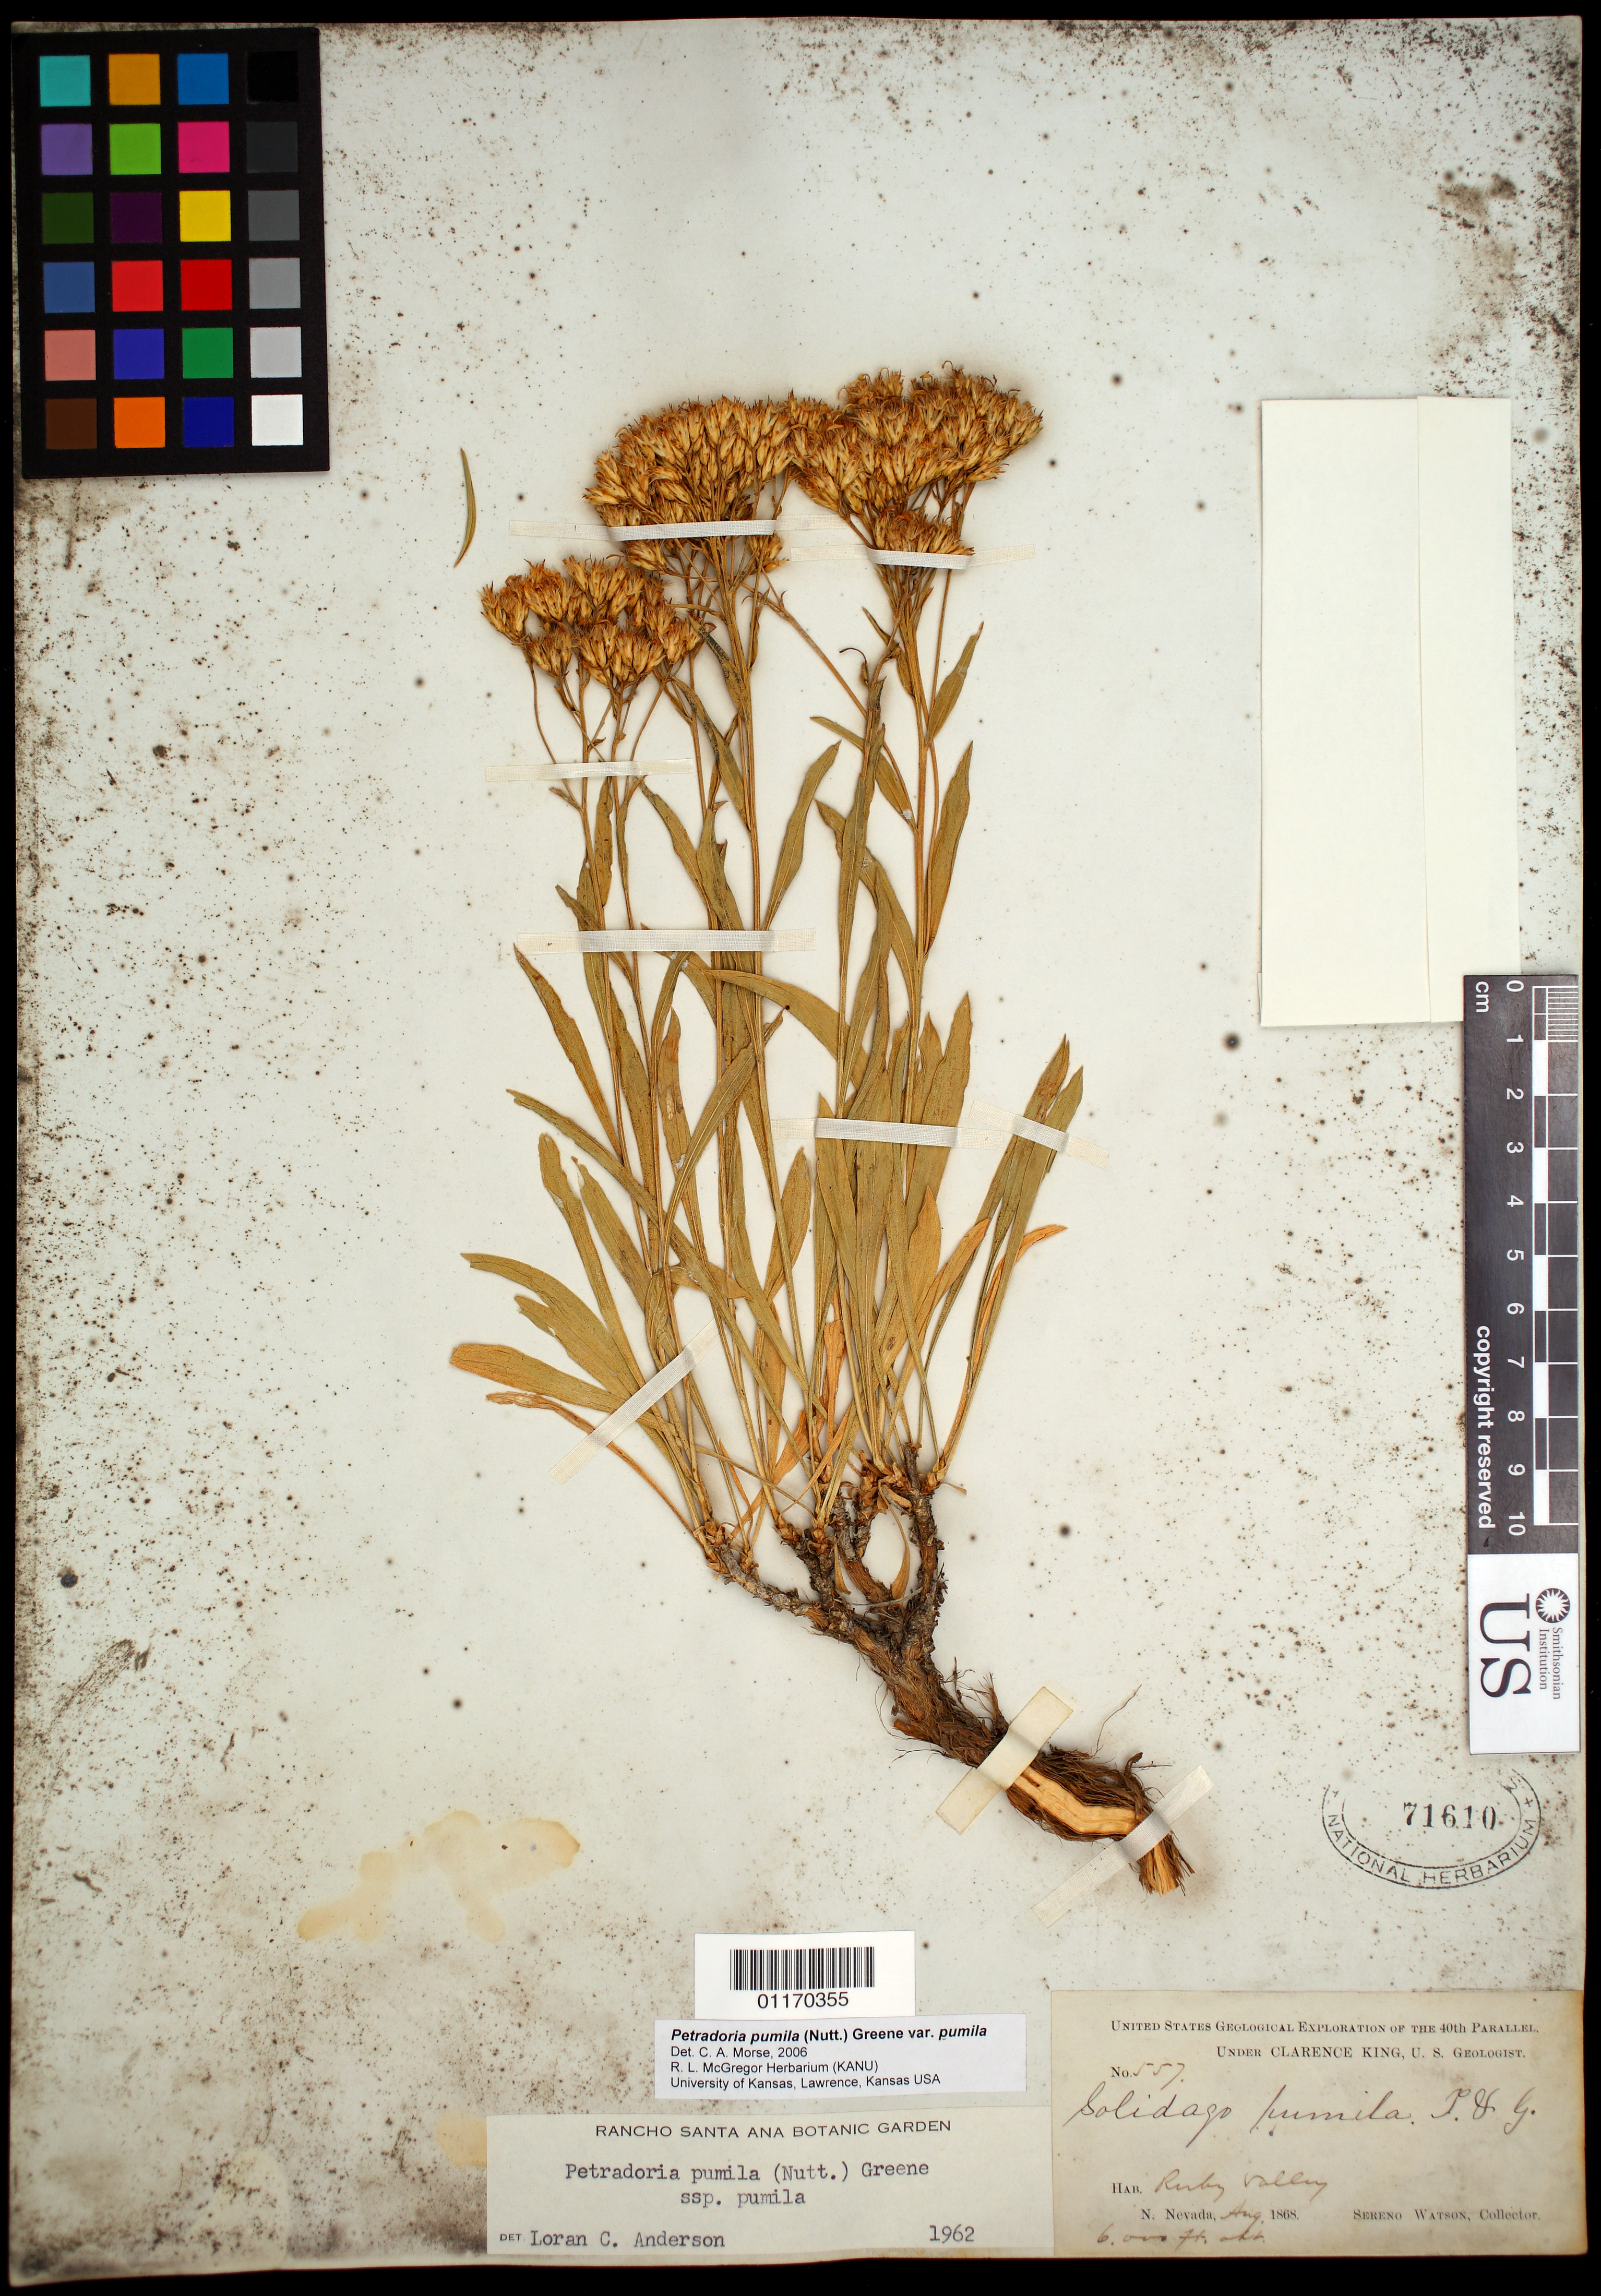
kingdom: Plantae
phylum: Tracheophyta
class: Magnoliopsida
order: Asterales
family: Asteraceae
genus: Petradoria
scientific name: Petradoria pumila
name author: (Nutt.) Greene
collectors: S. Watson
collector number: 557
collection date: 1868-08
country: United States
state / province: Nevada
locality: Ruby Valley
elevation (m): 1829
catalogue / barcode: US 71610